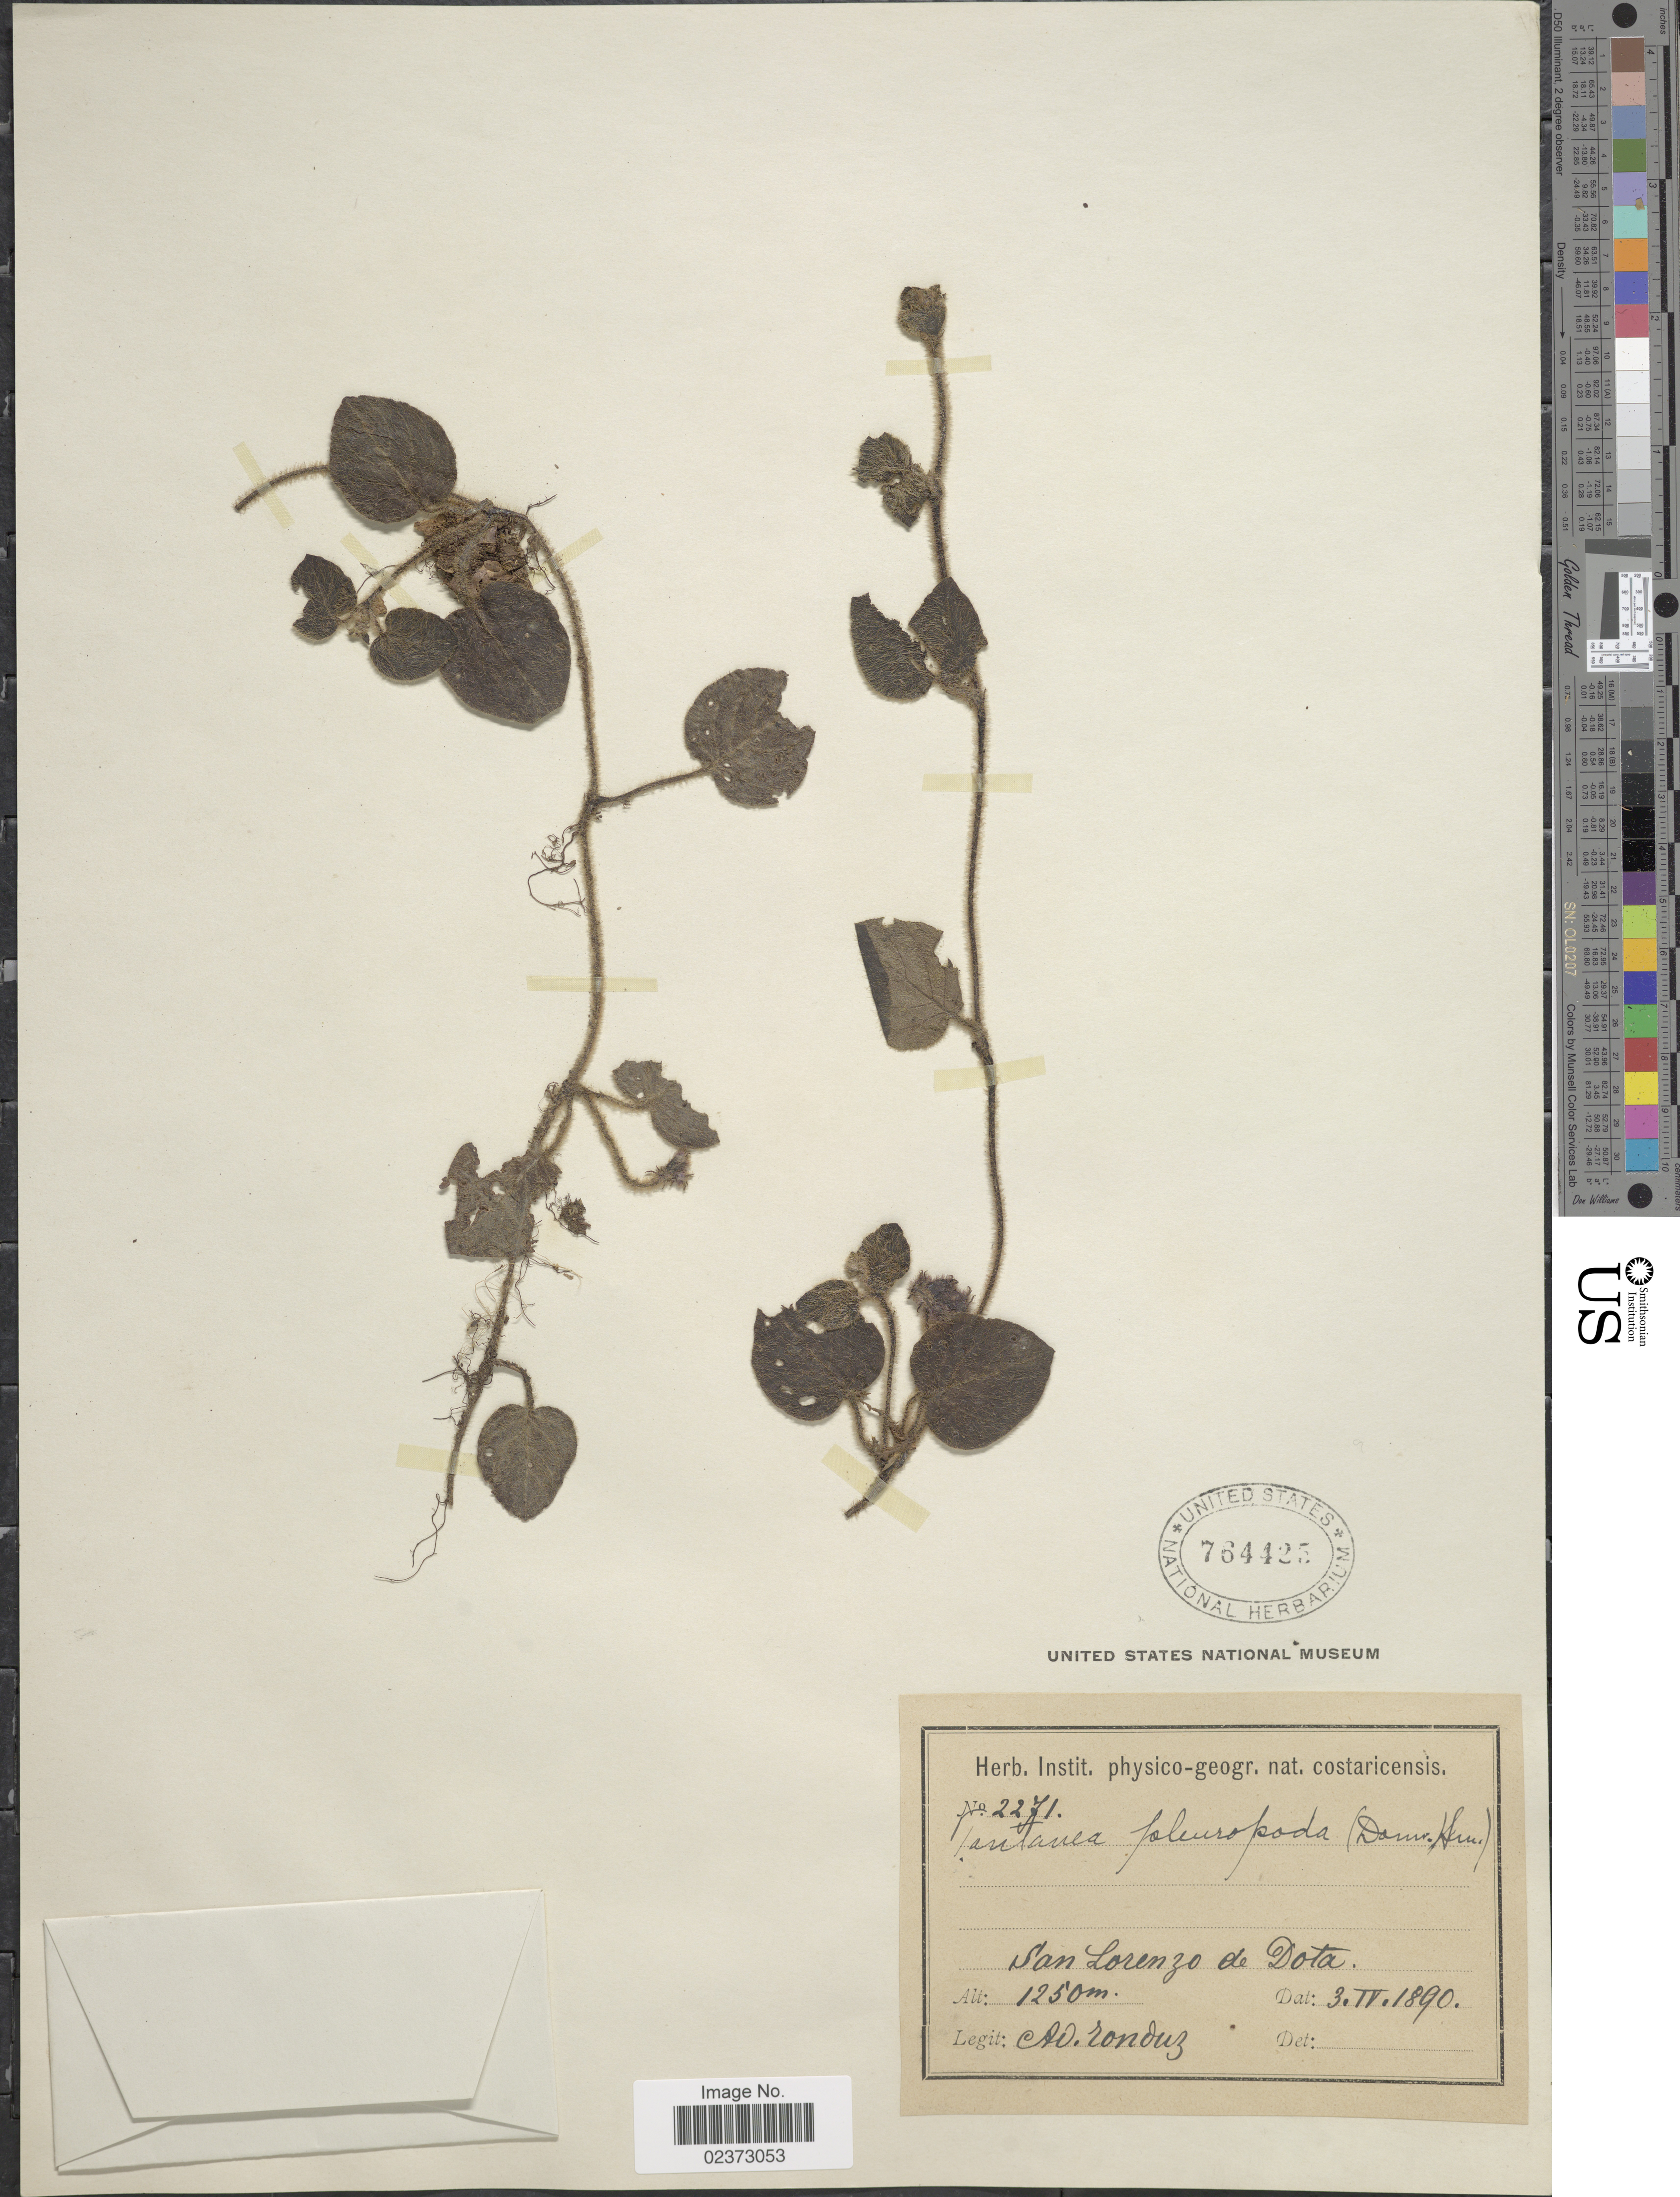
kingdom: Plantae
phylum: Tracheophyta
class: Magnoliopsida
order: Gentianales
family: Rubiaceae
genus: Coccocypselum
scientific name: Coccocypselum pleuropodum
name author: (Donn. Sm.) Standl.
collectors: A. Tonduz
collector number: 2271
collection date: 1890-04-03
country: Costa Rica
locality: San Lorenzo de Dota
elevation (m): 1250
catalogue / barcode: US 764425